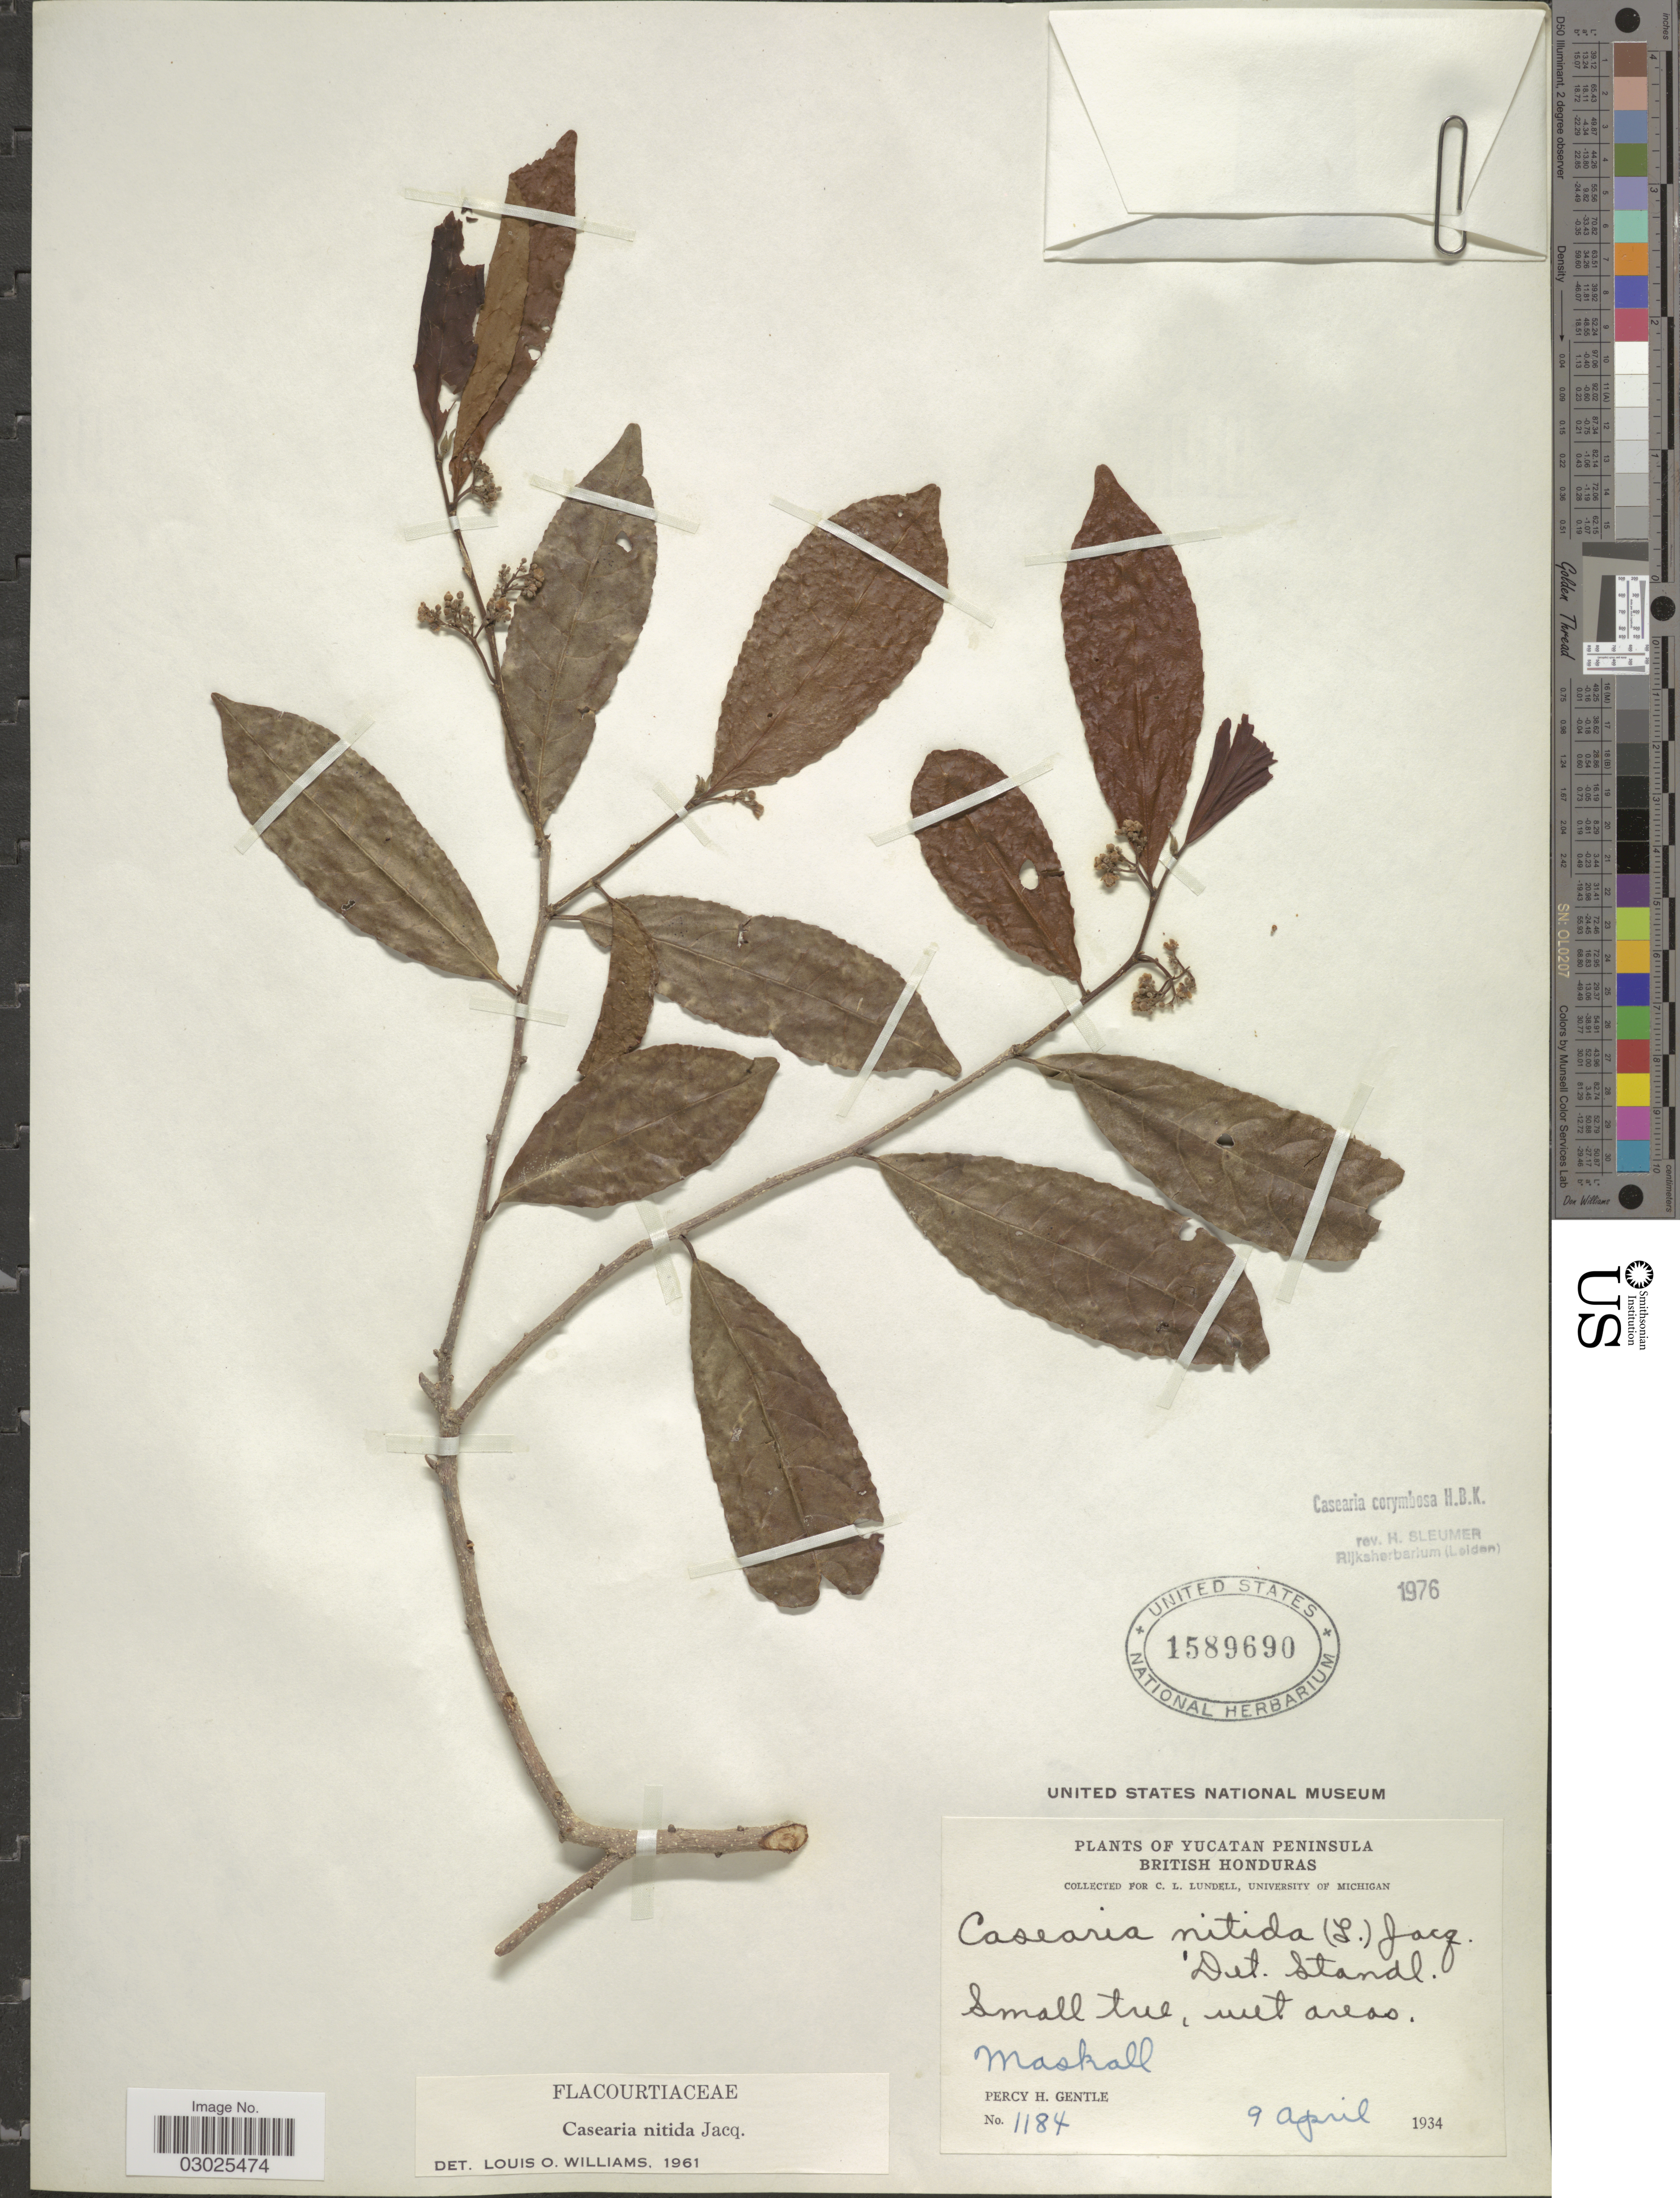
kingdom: Plantae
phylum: Tracheophyta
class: Magnoliopsida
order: Malpighiales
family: Salicaceae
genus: Casearia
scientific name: Casearia corymbosa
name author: Kunth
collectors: P. H. Gentle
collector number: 1184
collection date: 1934-04-09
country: Belize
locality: Yucatan Peninsula British Honduras, wet areas. Maskall.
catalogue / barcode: US 1589690